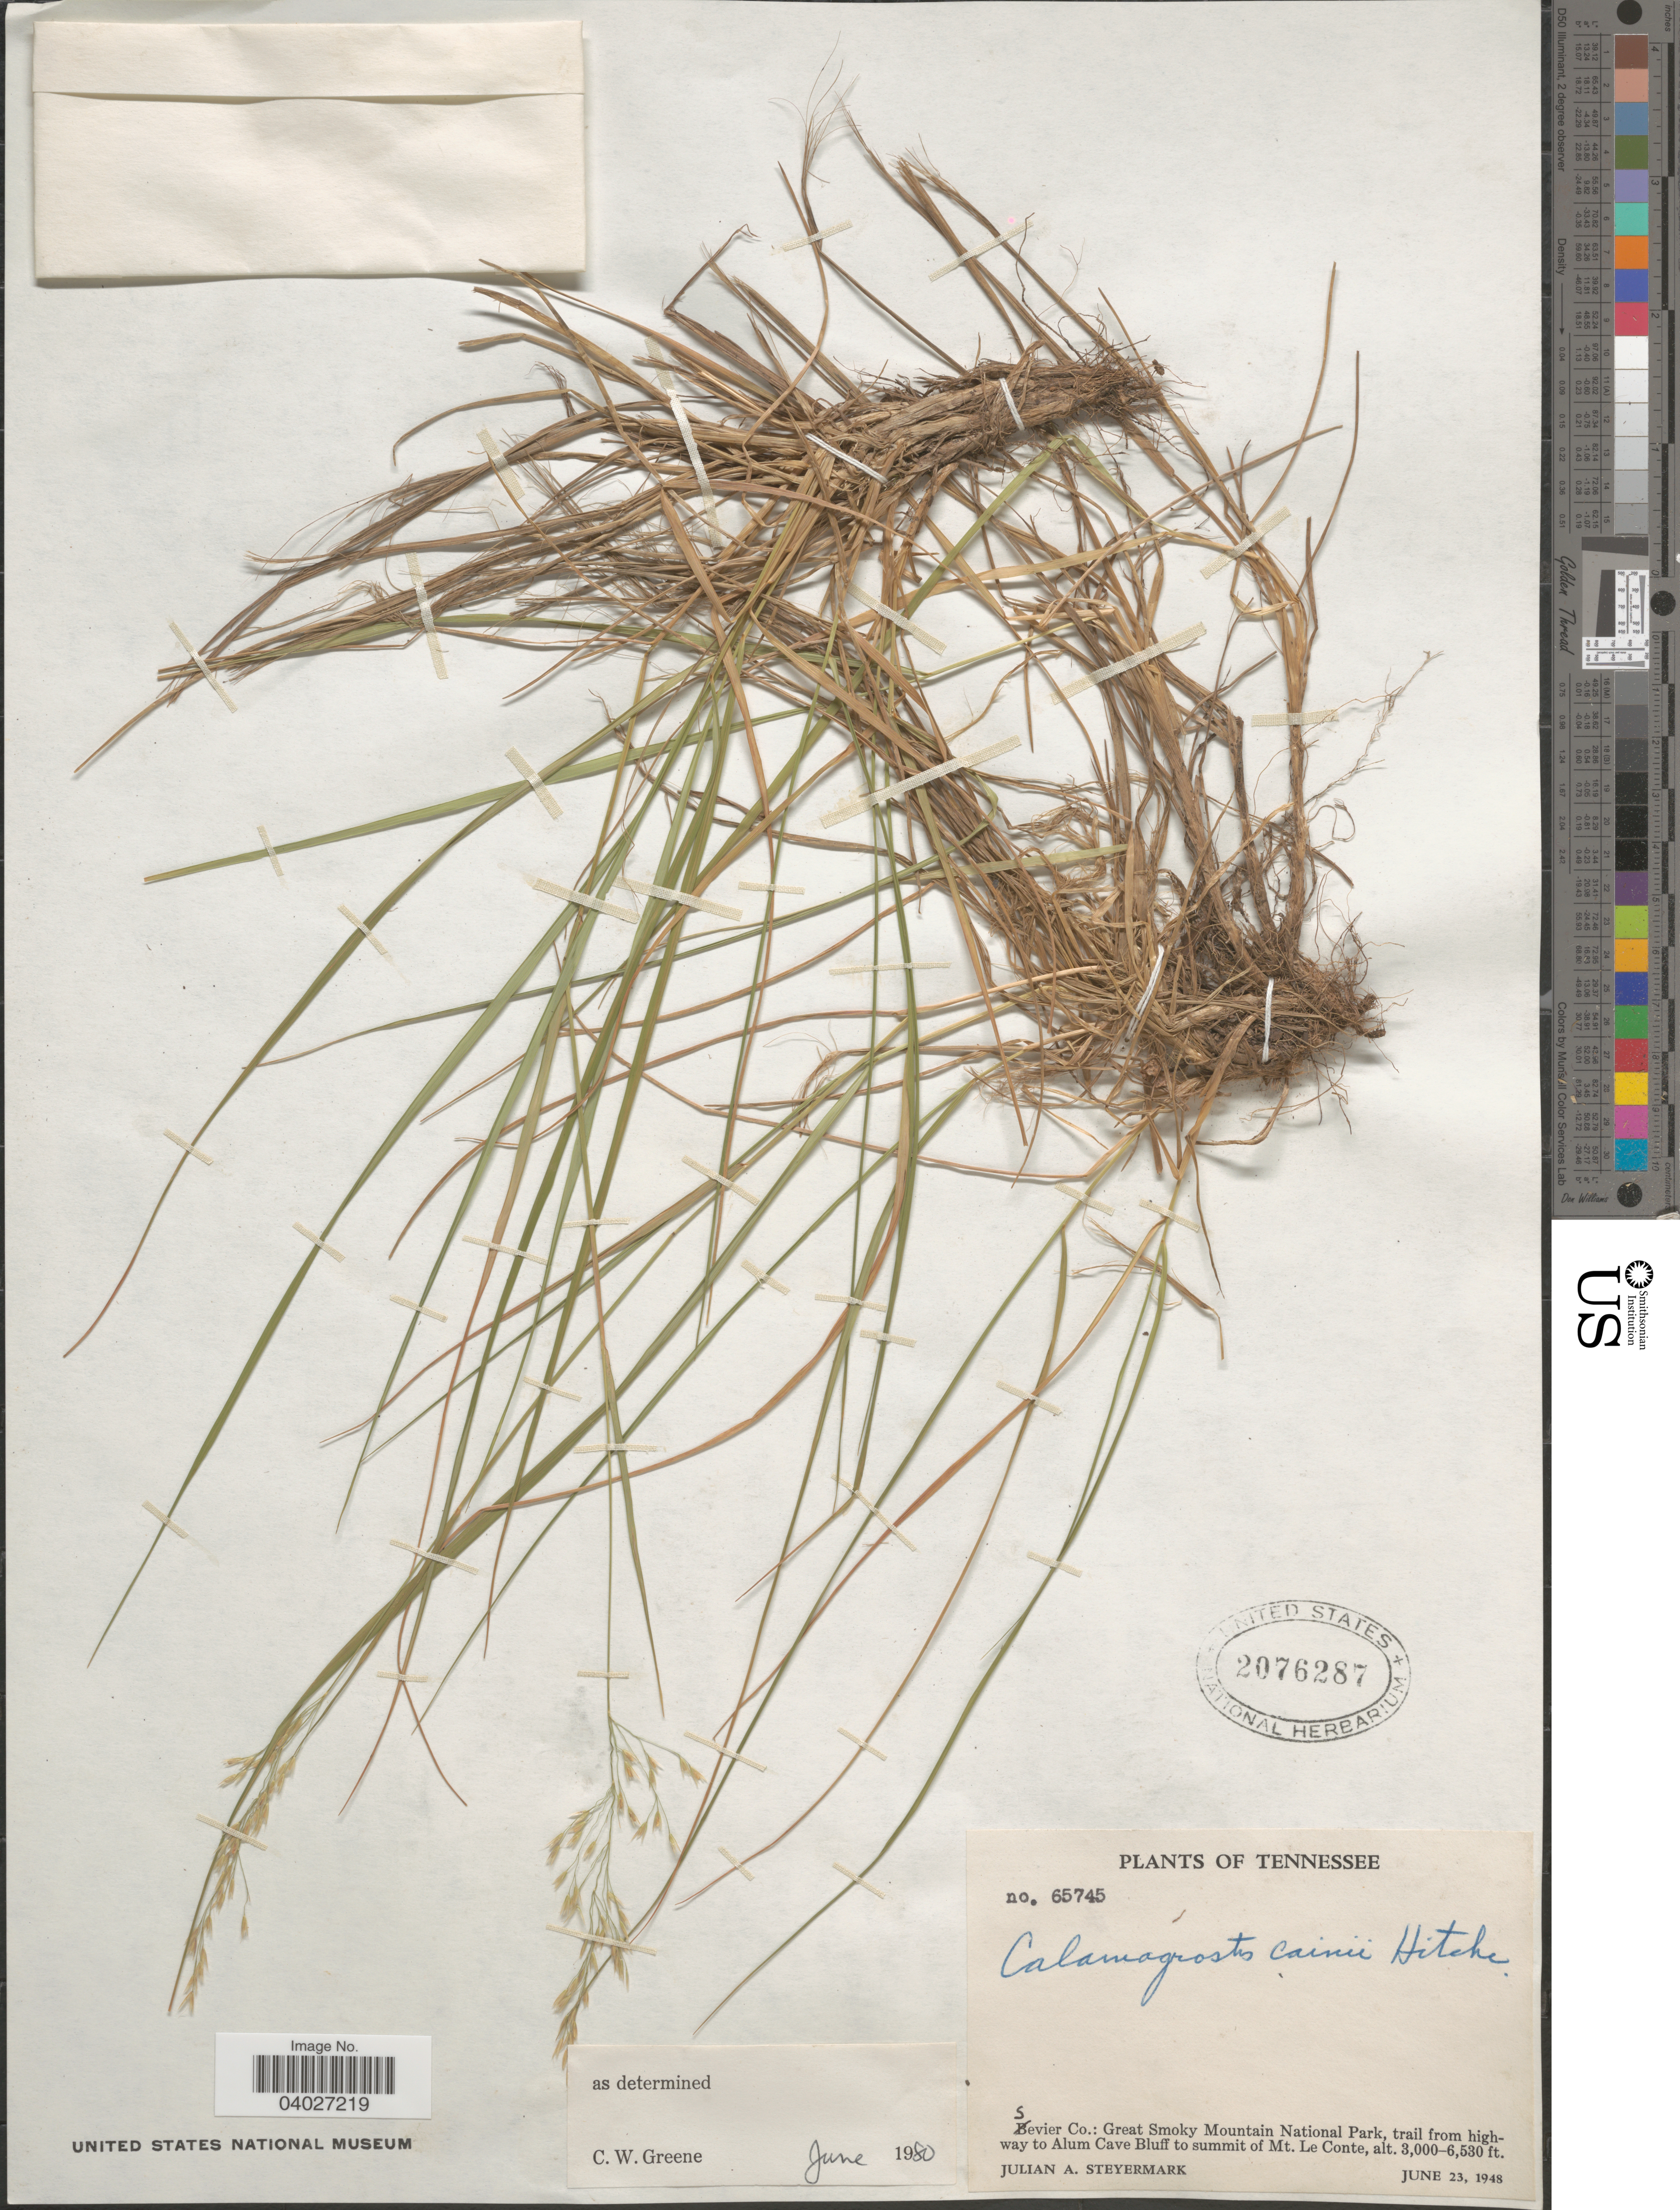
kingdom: Plantae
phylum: Tracheophyta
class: Liliopsida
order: Poales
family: Poaceae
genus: Calamagrostis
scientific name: Calamagrostis cainii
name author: Hitchc.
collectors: J. Steyermark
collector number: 65745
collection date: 1948-06-23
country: United States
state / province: Tennessee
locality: Sevier Co.: Great Smoky Mountain National Park, trail from highway to Alum Cave Bluff to summit of Mt. Le Conte.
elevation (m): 914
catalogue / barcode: US 2076287